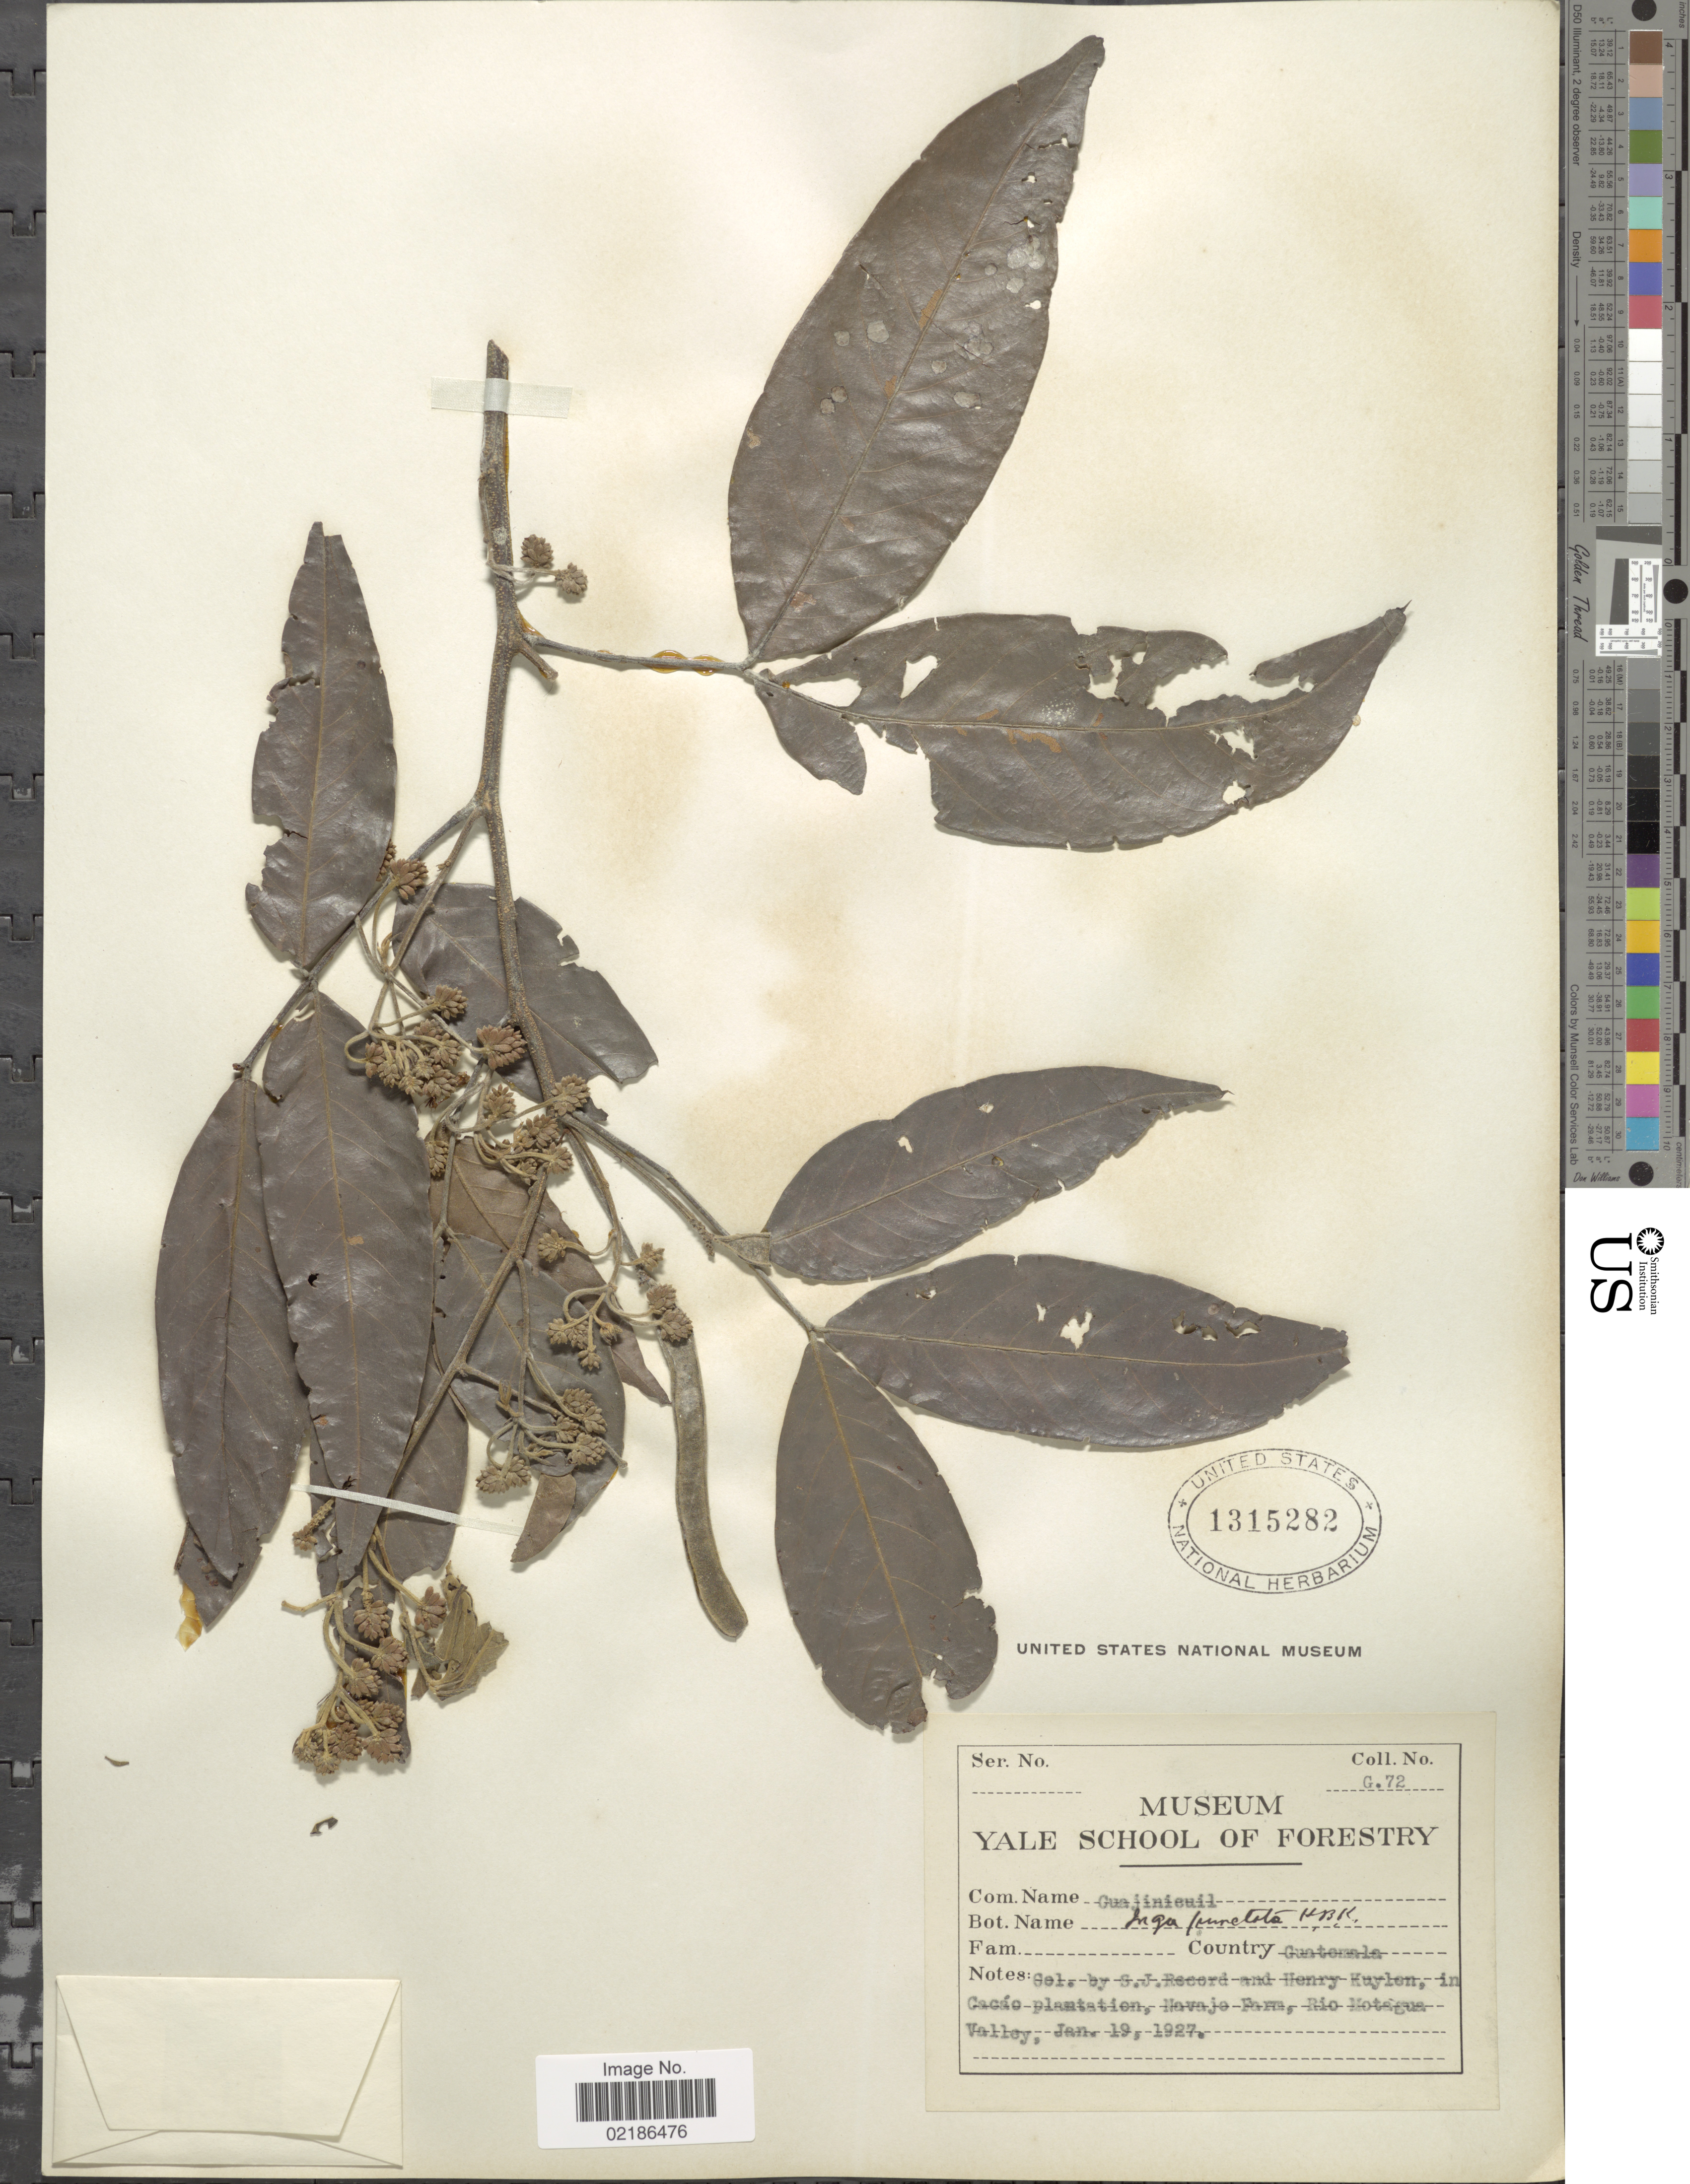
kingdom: Plantae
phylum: Tracheophyta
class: Magnoliopsida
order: Fabales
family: Fabaceae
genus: Inga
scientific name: Inga punctata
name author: Willd.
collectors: S. J. Record & H. Kuylen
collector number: G72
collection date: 1927-01-19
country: Guatemala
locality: Cacao plantation, Navajo Farm, Rio Matagua Valley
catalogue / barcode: US 1315282